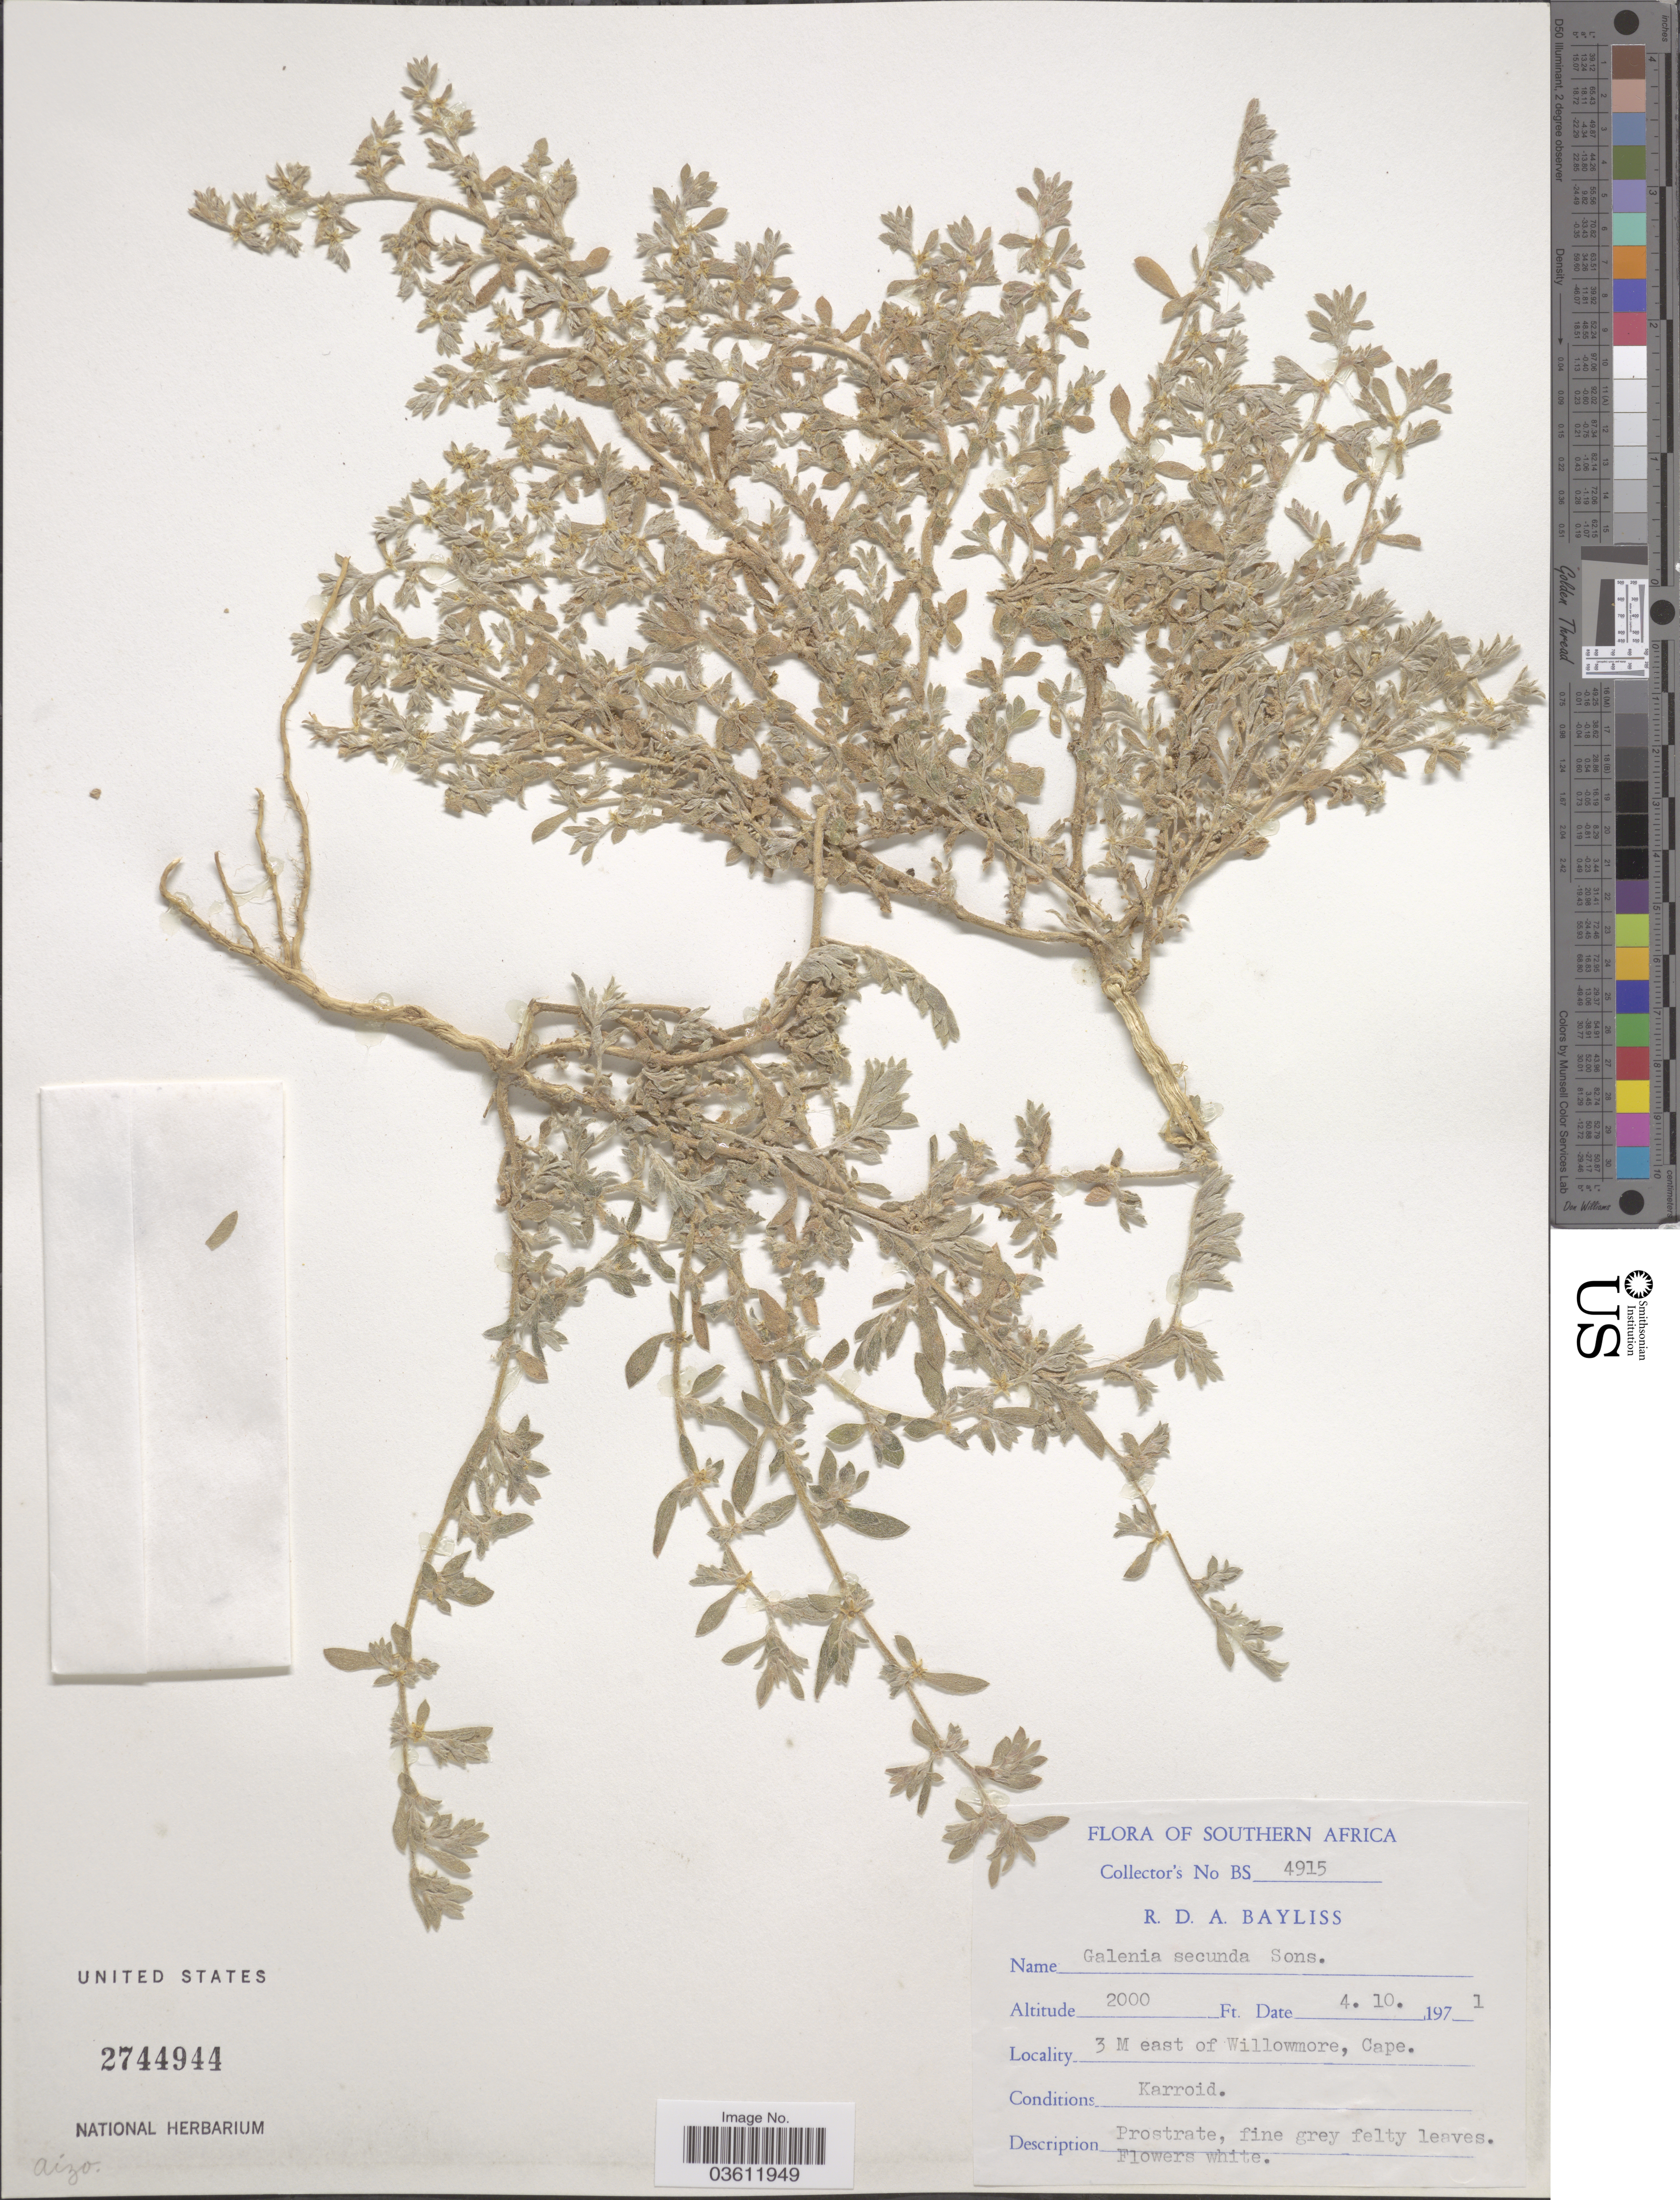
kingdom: Plantae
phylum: Tracheophyta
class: Magnoliopsida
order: Caryophyllales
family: Aizoaceae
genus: Aizoon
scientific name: Aizoon secundum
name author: L. f.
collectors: R. Bayliss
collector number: BS4915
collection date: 1971-10-04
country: South Africa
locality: Southern Africa. 3 M east of Willowmore, Cape.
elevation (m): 610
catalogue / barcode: US 2744944